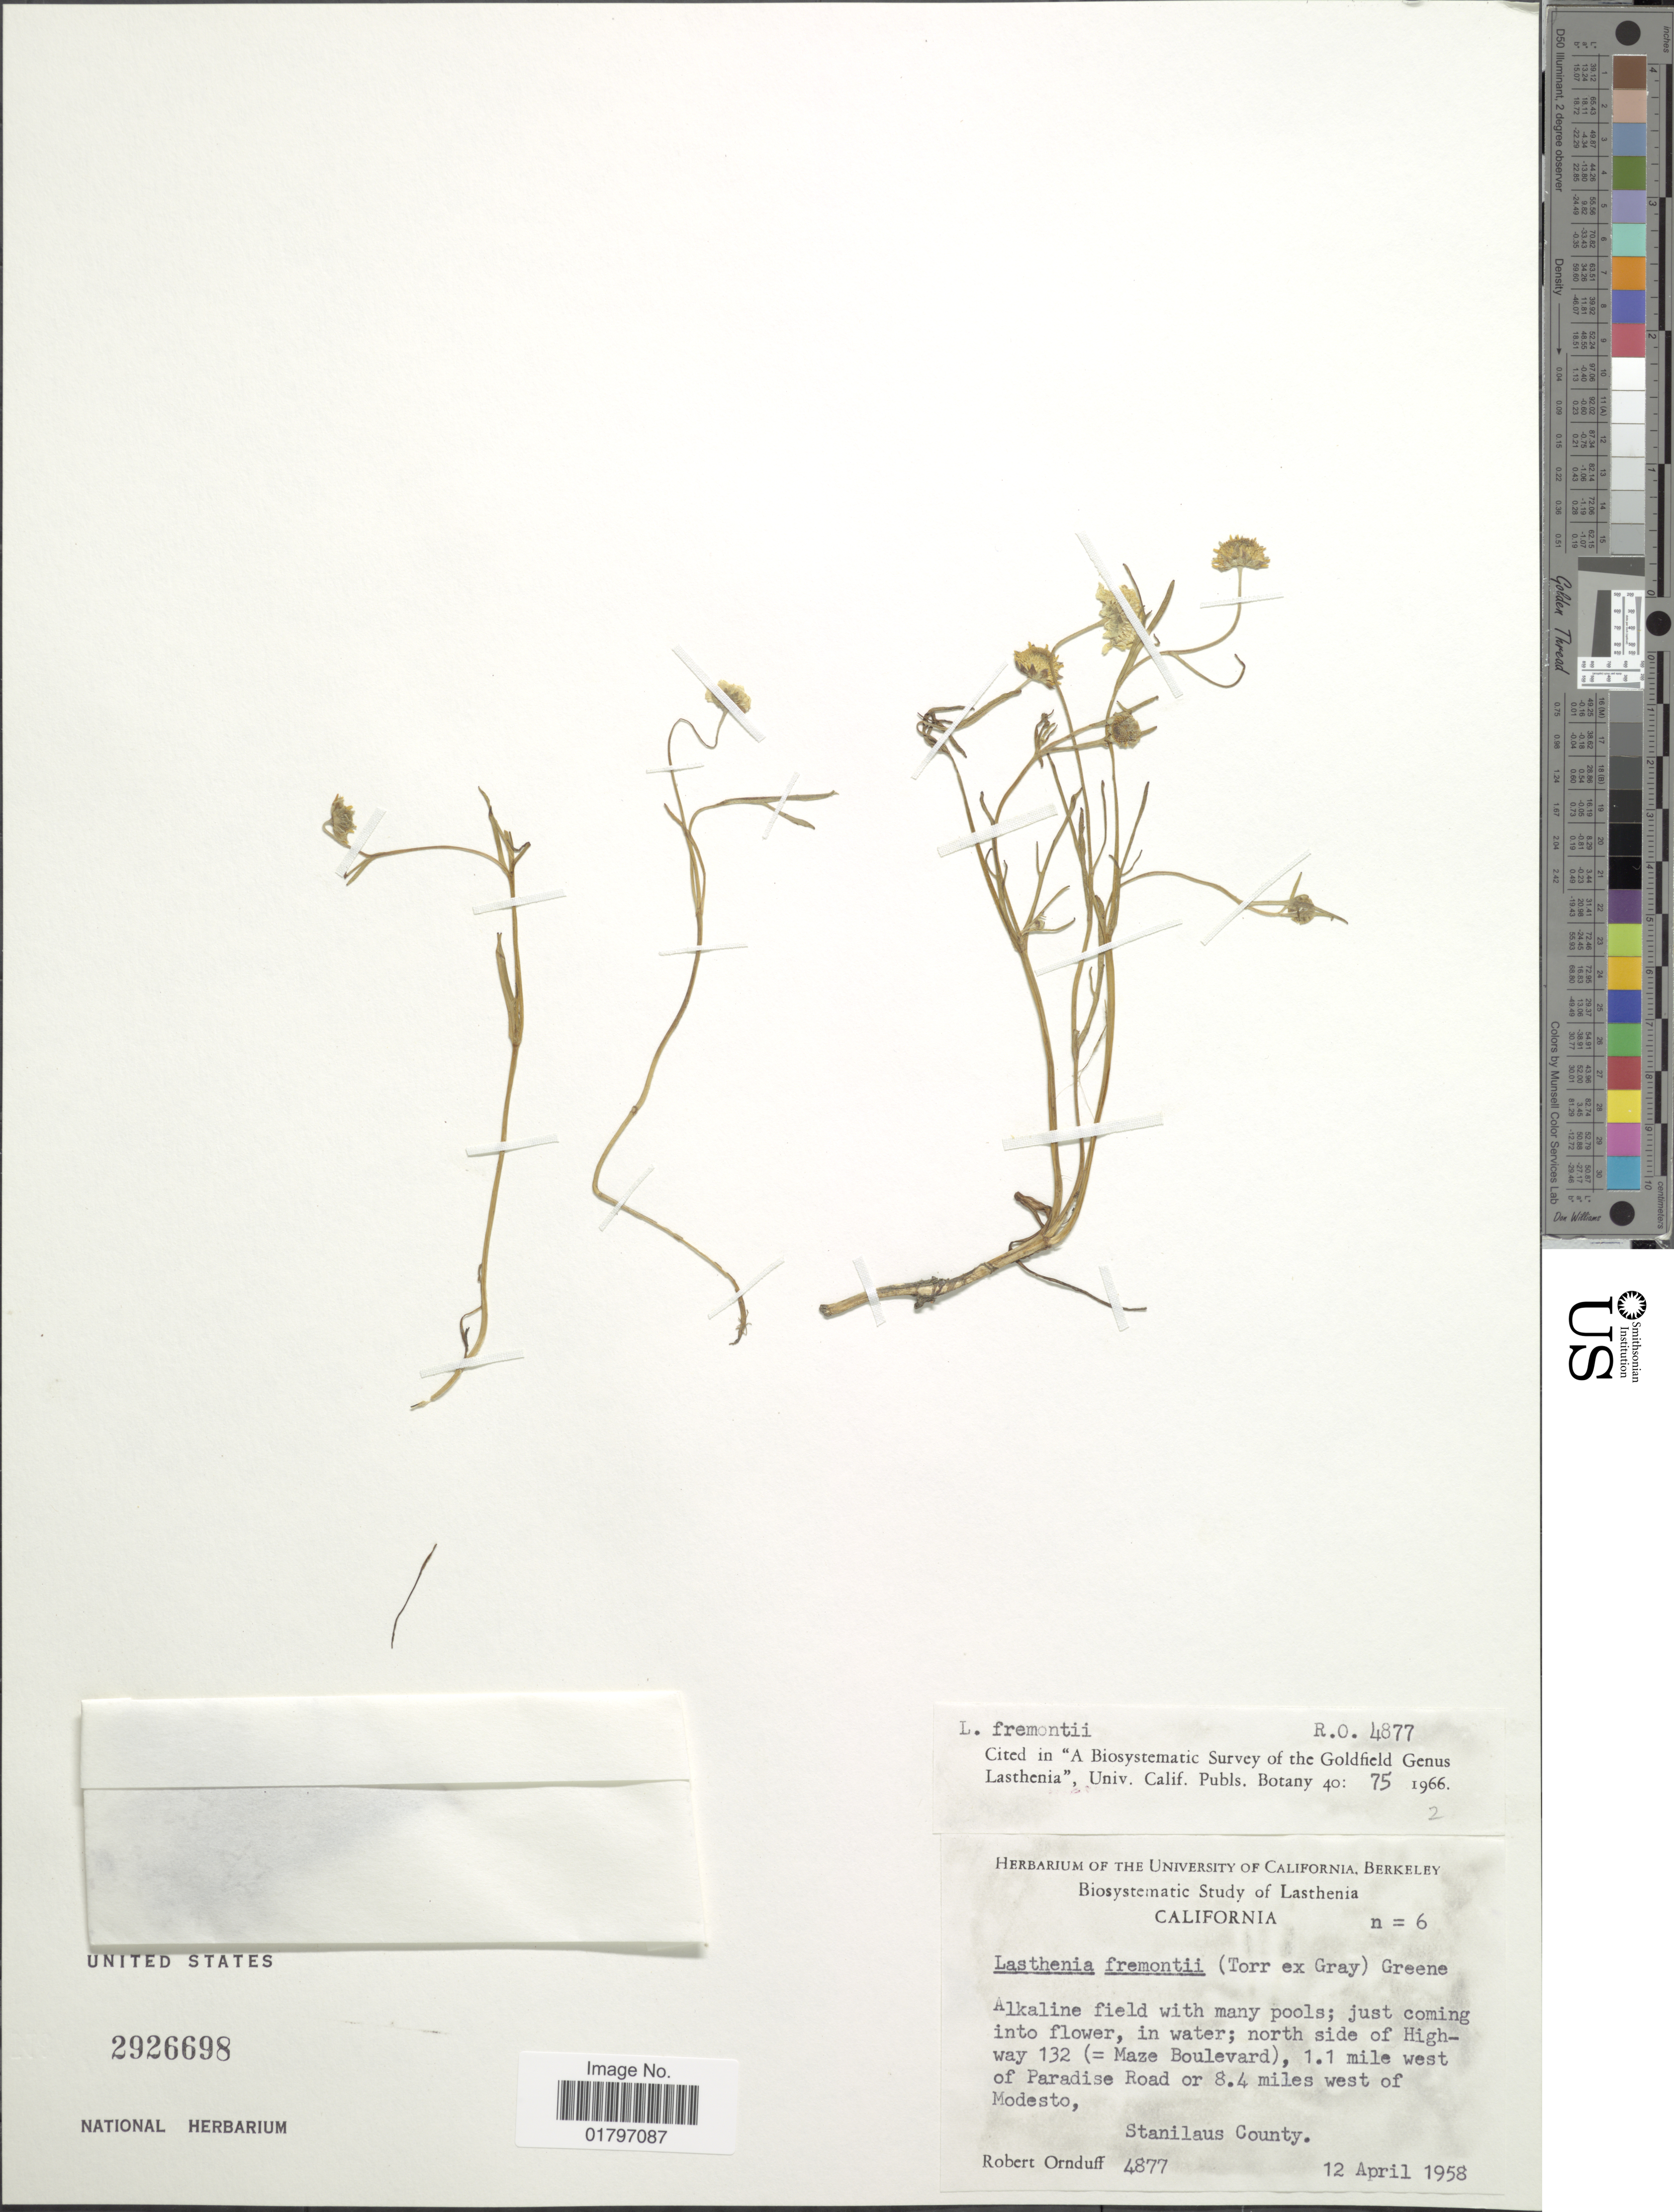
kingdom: Plantae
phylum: Tracheophyta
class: Magnoliopsida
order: Asterales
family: Asteraceae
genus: Lasthenia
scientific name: Lasthenia fremontii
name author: (Torr. ex A. Gray) Greene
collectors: R. Ornduff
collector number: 4877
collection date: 1958-04-12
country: United States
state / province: California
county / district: Stanislaus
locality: North side of Highway 132 (= Maze Boulevard), 1.1 mile west of Paradise Road or 8.4 miles west of Modesto, Stanilaus County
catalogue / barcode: US 2926698